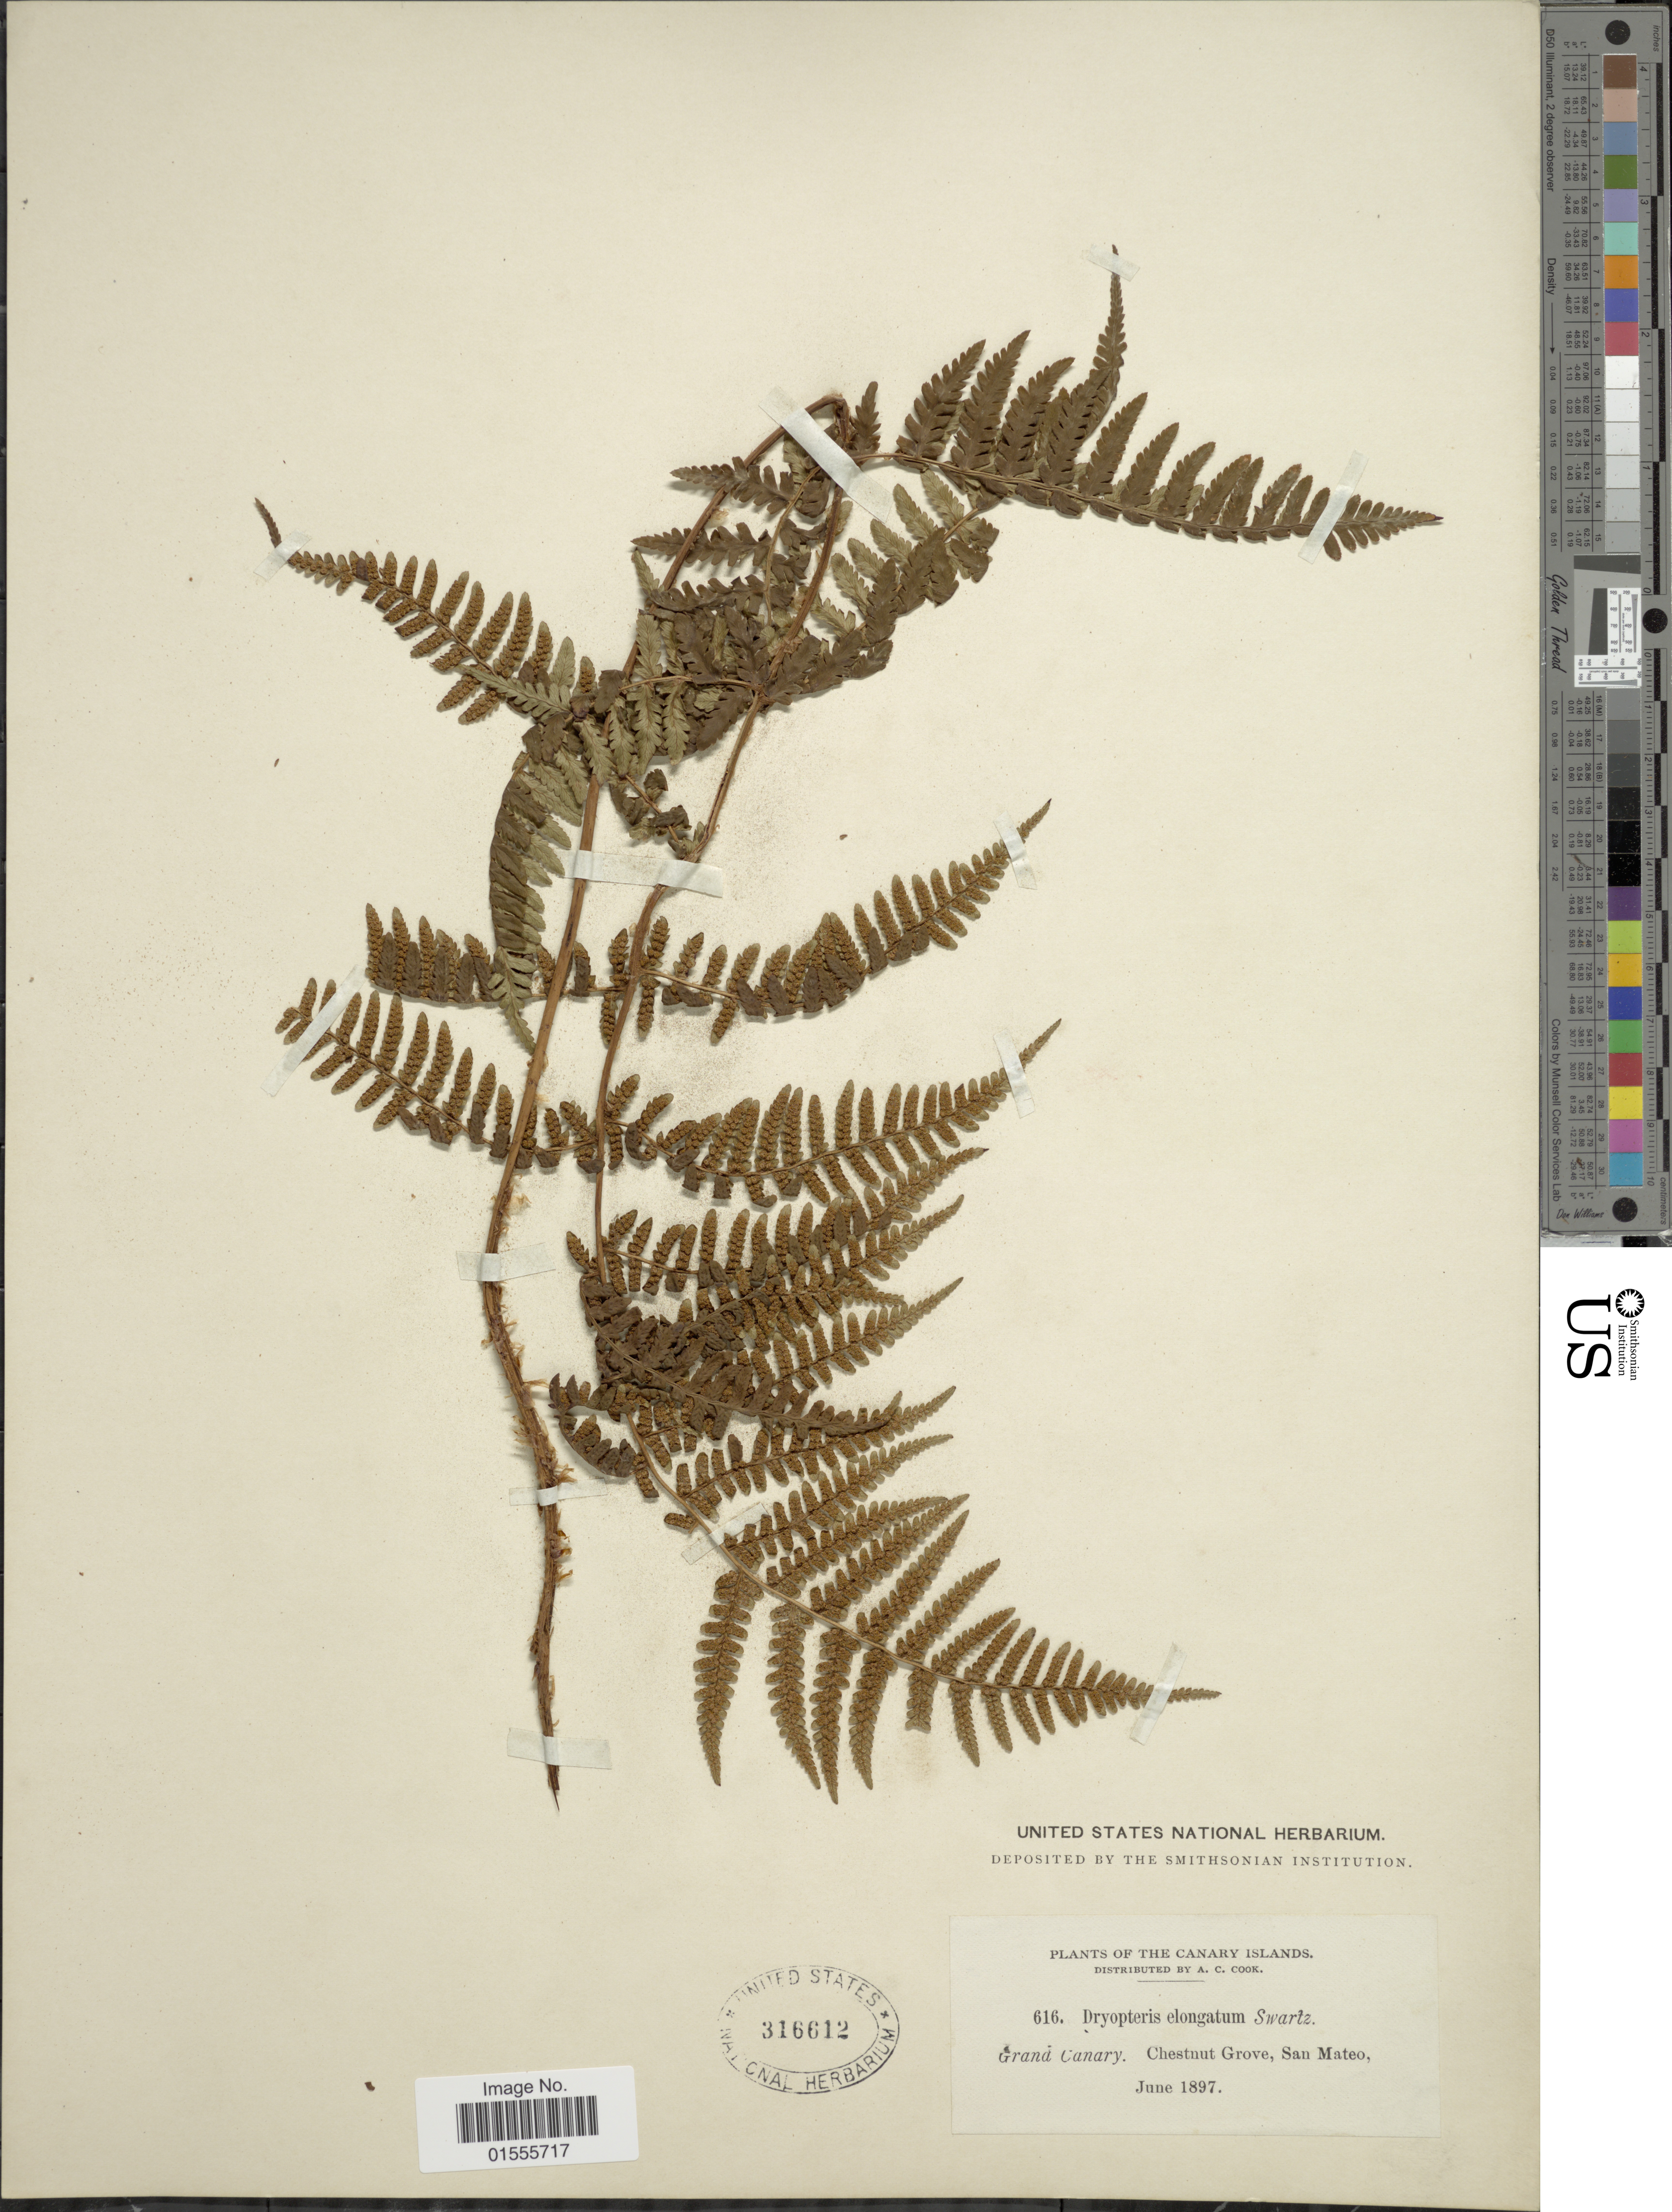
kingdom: Plantae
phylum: Tracheophyta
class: Polypodiopsida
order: Polypodiales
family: Dryopteridaceae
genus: Dryopteris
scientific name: Dryopteris oligodonta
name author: (Desv.) Pic. Serm.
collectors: Alice C. Cook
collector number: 616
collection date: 1897-06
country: Spain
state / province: Canarias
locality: The Canary Islands, Grand Canary. Chestnut Grove, San Mateo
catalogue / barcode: US 316612